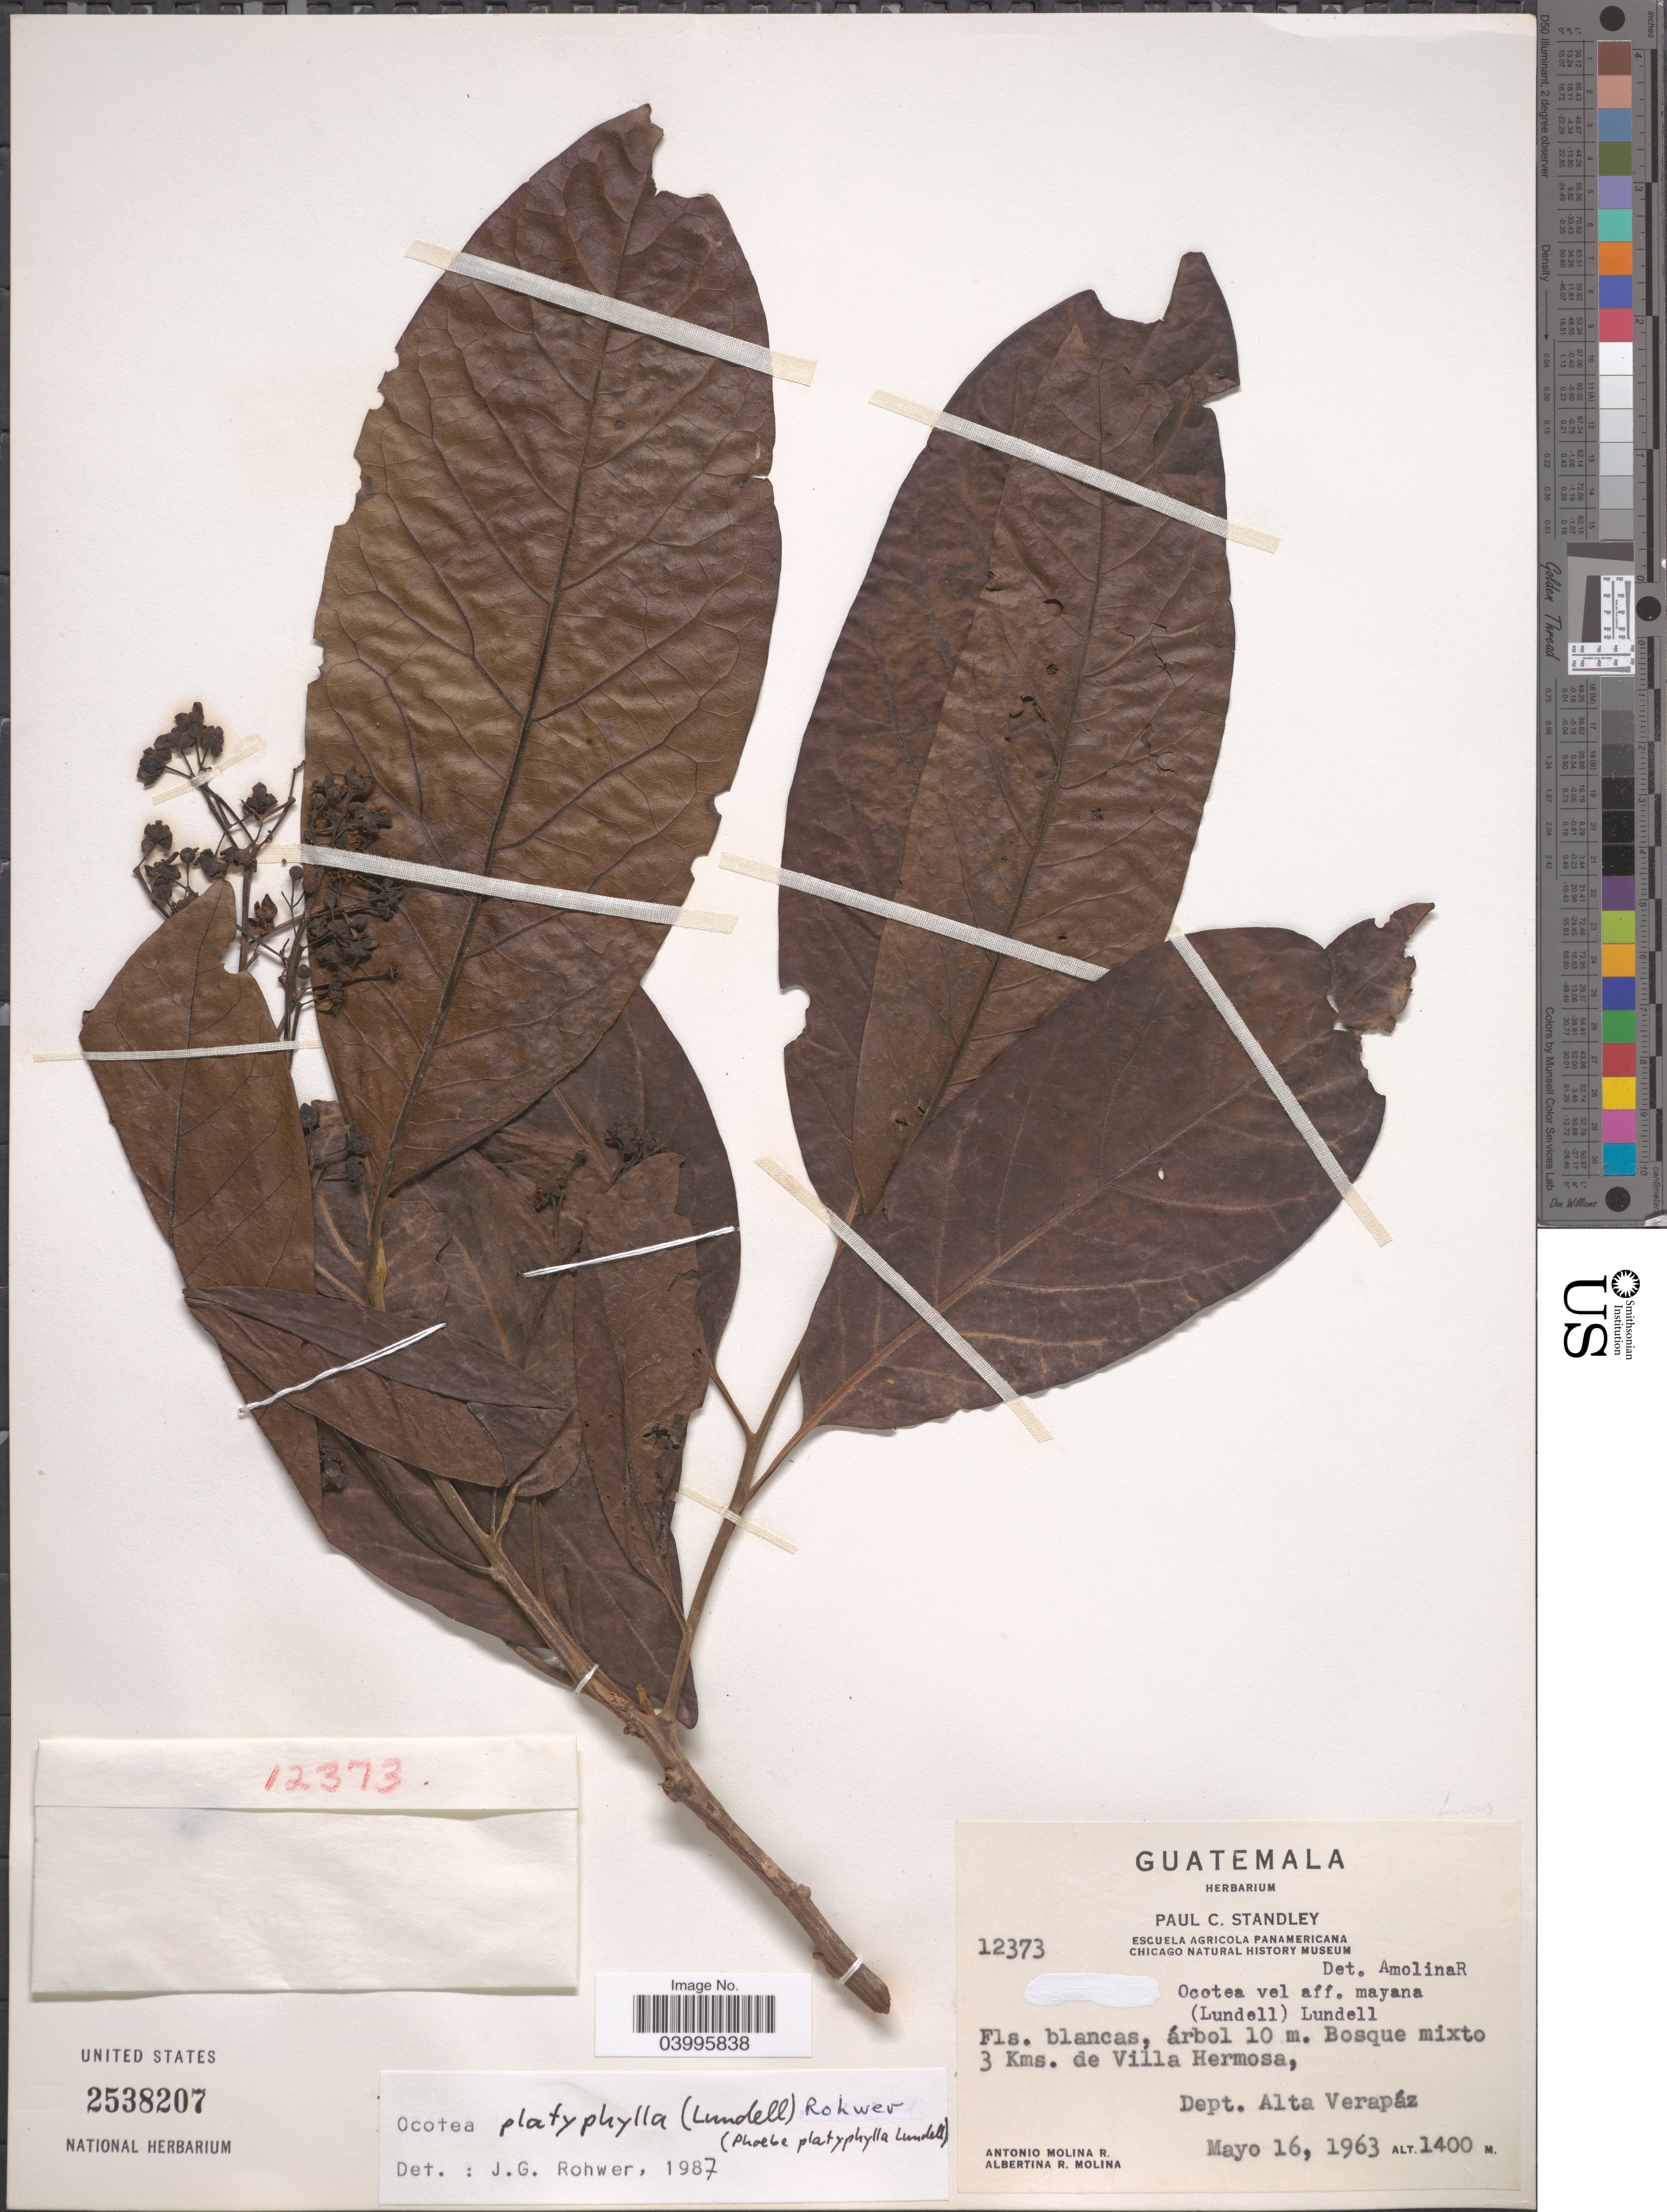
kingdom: Plantae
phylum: Tracheophyta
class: Magnoliopsida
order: Laurales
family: Lauraceae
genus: Ocotea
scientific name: Ocotea platyphylla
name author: (Lundell) Rohwer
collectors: A. Molina R. & A. R. Molina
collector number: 12373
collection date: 1963-05-16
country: Guatemala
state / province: Alta Verapaz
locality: Bosque mixto 3 Kms. de Villa Hermosa, Dept. Alta Verapáz.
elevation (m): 1400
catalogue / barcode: US 2538207